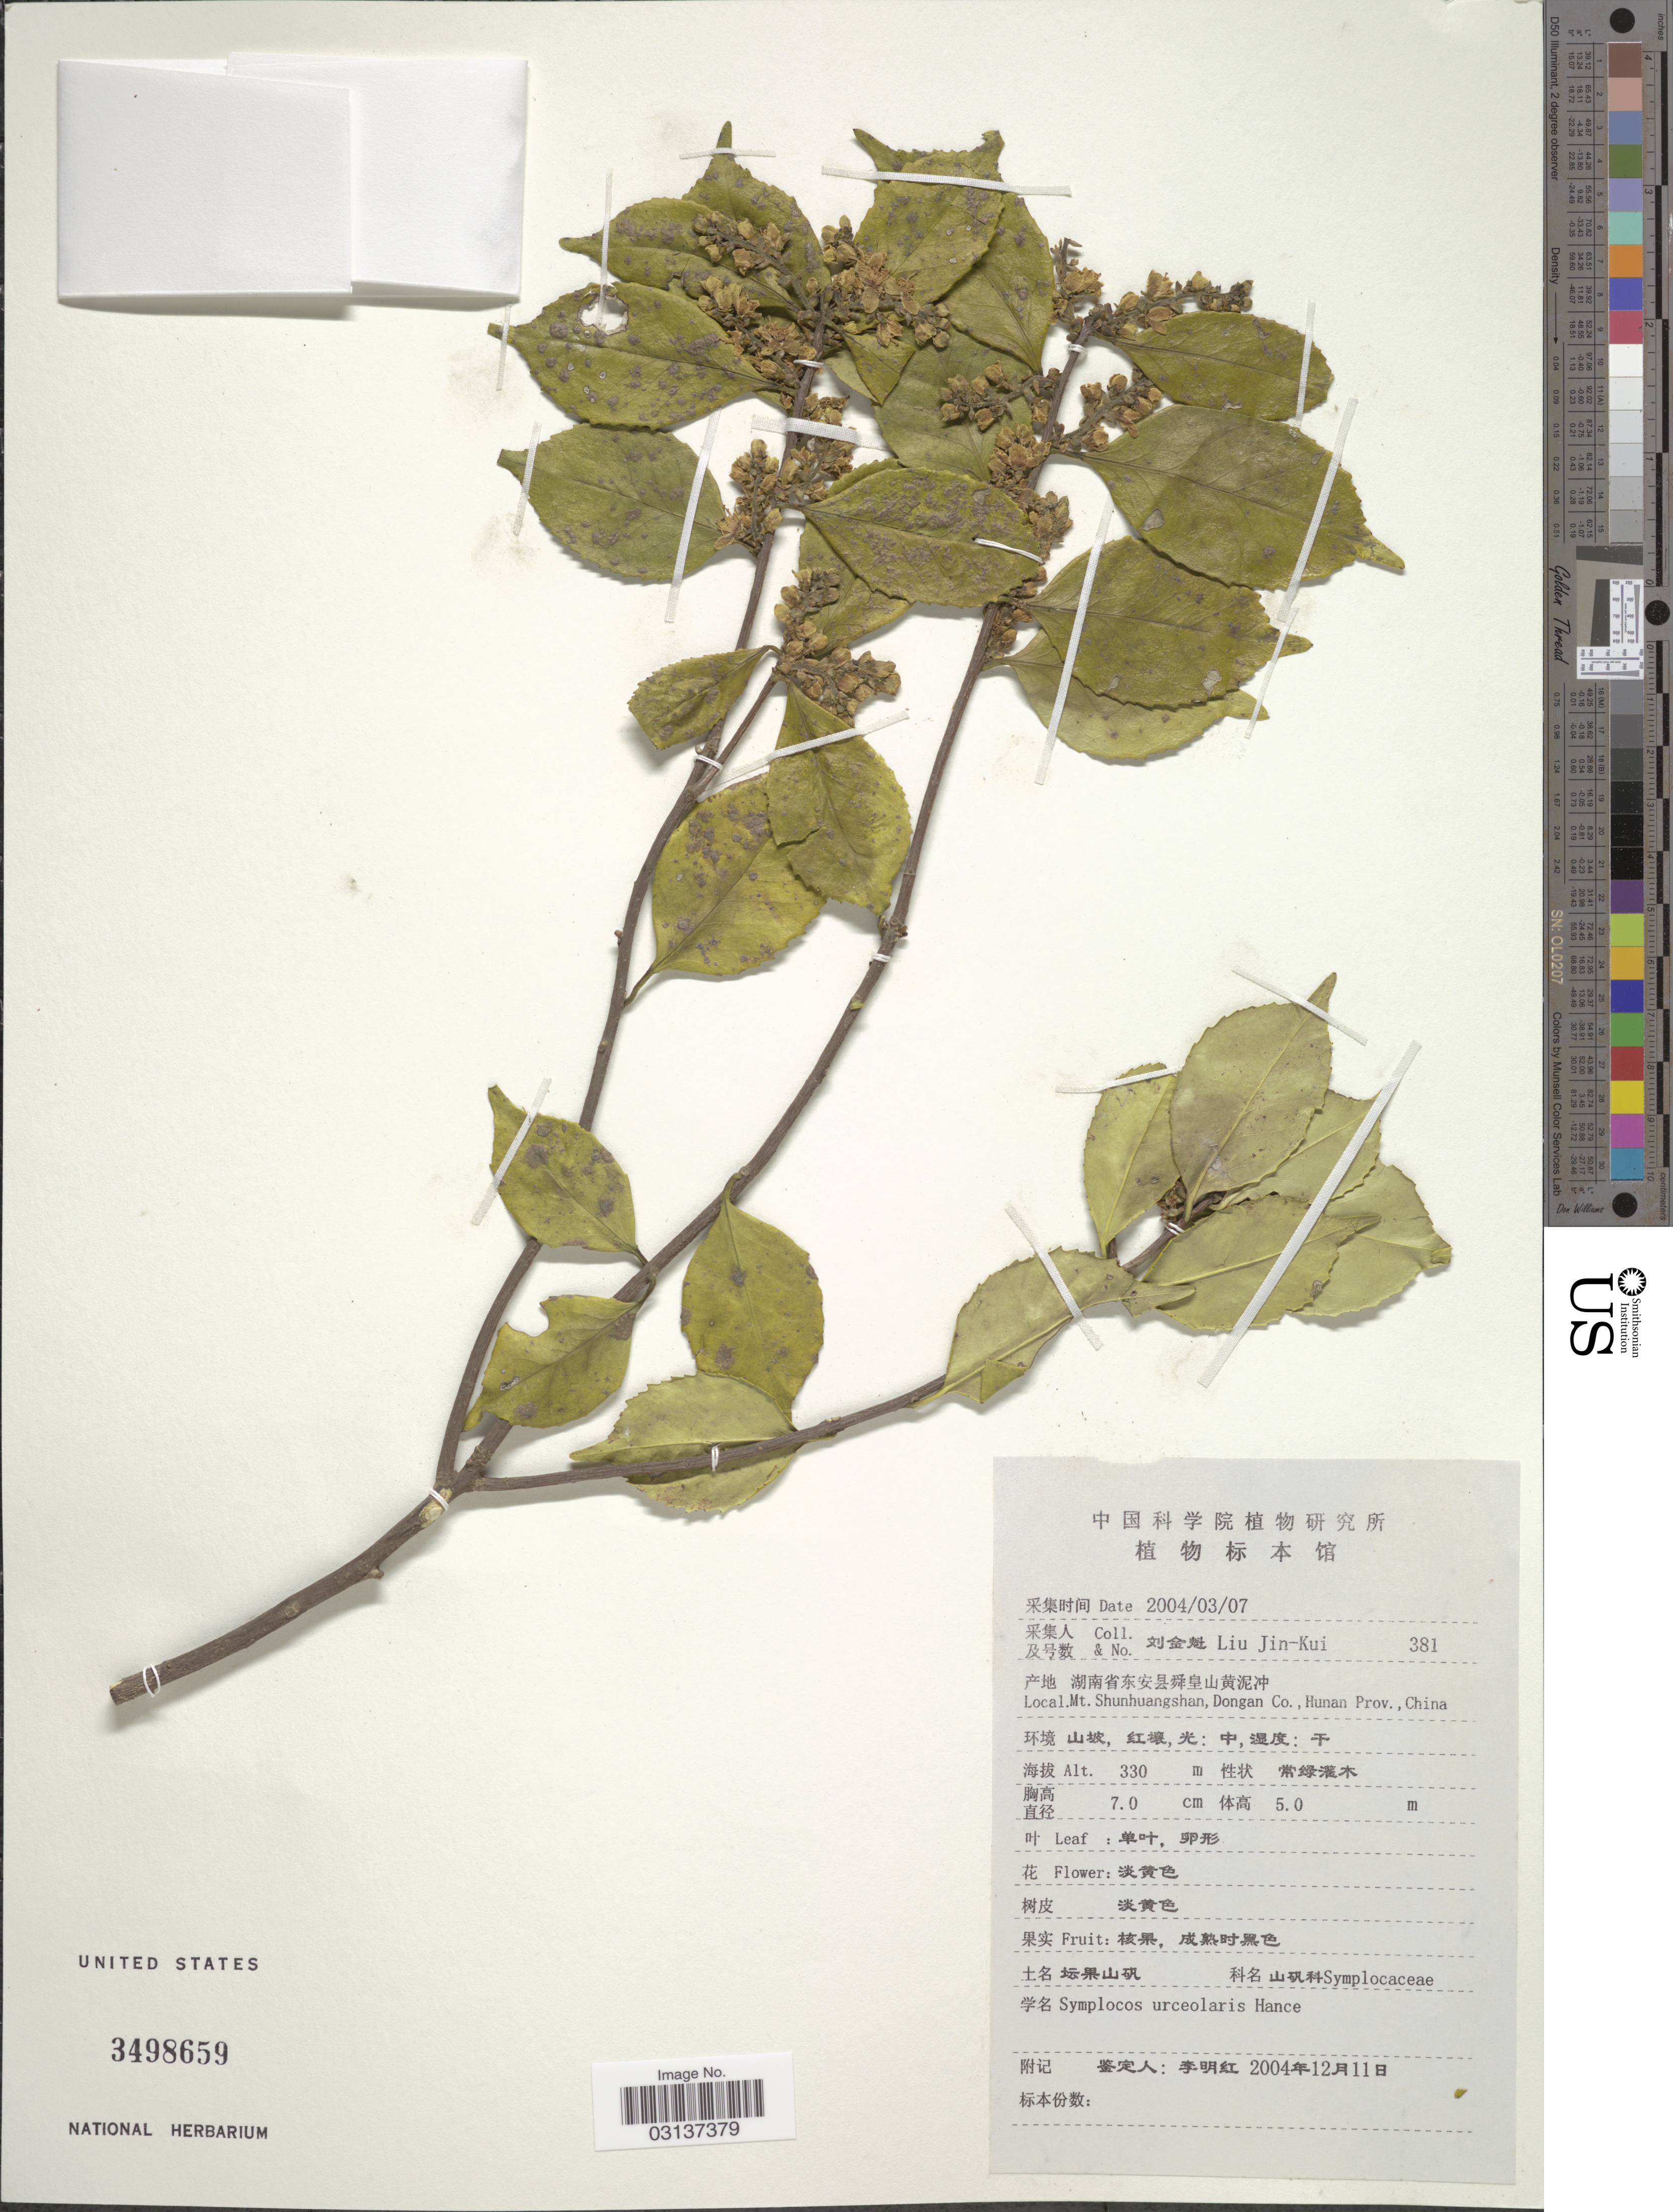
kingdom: Plantae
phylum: Tracheophyta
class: Magnoliopsida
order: Ericales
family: Symplocaceae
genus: Symplocos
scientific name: Symplocos urceolaris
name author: Hance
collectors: Liu Jin-Kui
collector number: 381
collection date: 2004-03-07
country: China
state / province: Hunan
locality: Mt. Shunhuangshan, Dongan Co.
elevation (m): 330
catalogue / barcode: US 3498659